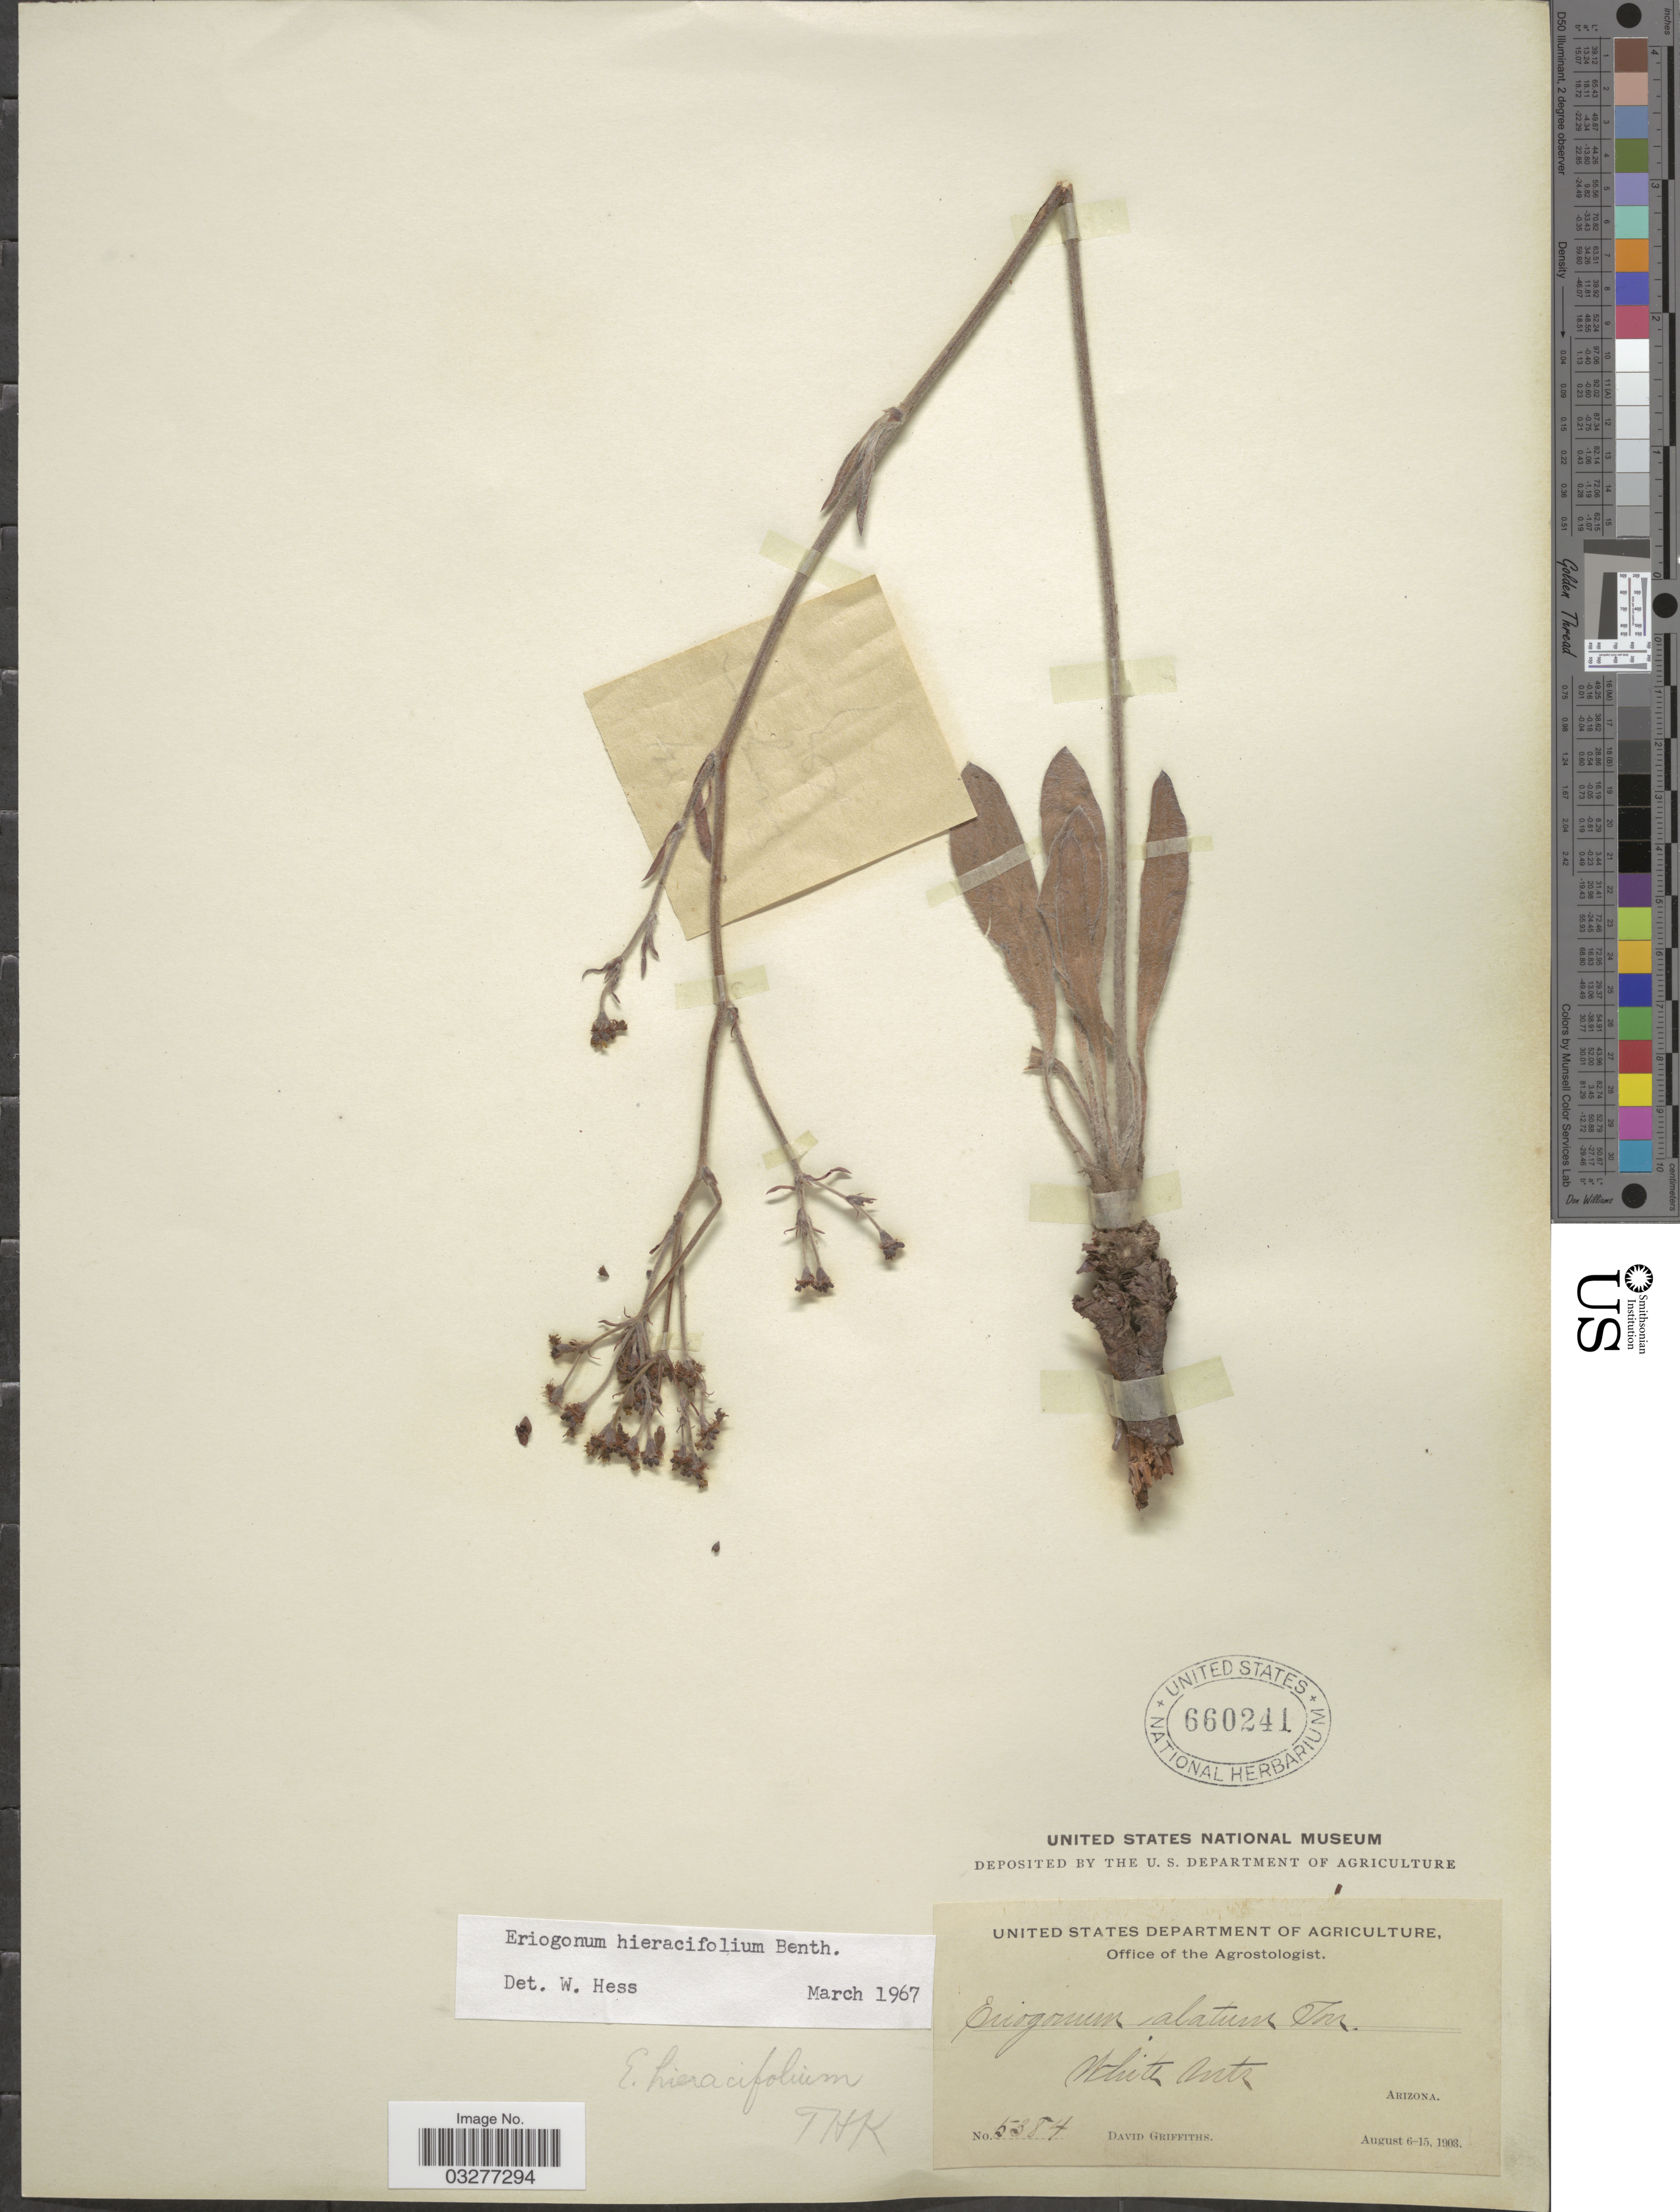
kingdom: Plantae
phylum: Tracheophyta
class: Magnoliopsida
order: Caryophyllales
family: Polygonaceae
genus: Eriogonum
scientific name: Eriogonum hieraciifolium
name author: Benth. in DC.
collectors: D. Griffiths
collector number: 5384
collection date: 1903-08-06/1903-08-15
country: United States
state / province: Arizona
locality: White Mts.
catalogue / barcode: US 660241